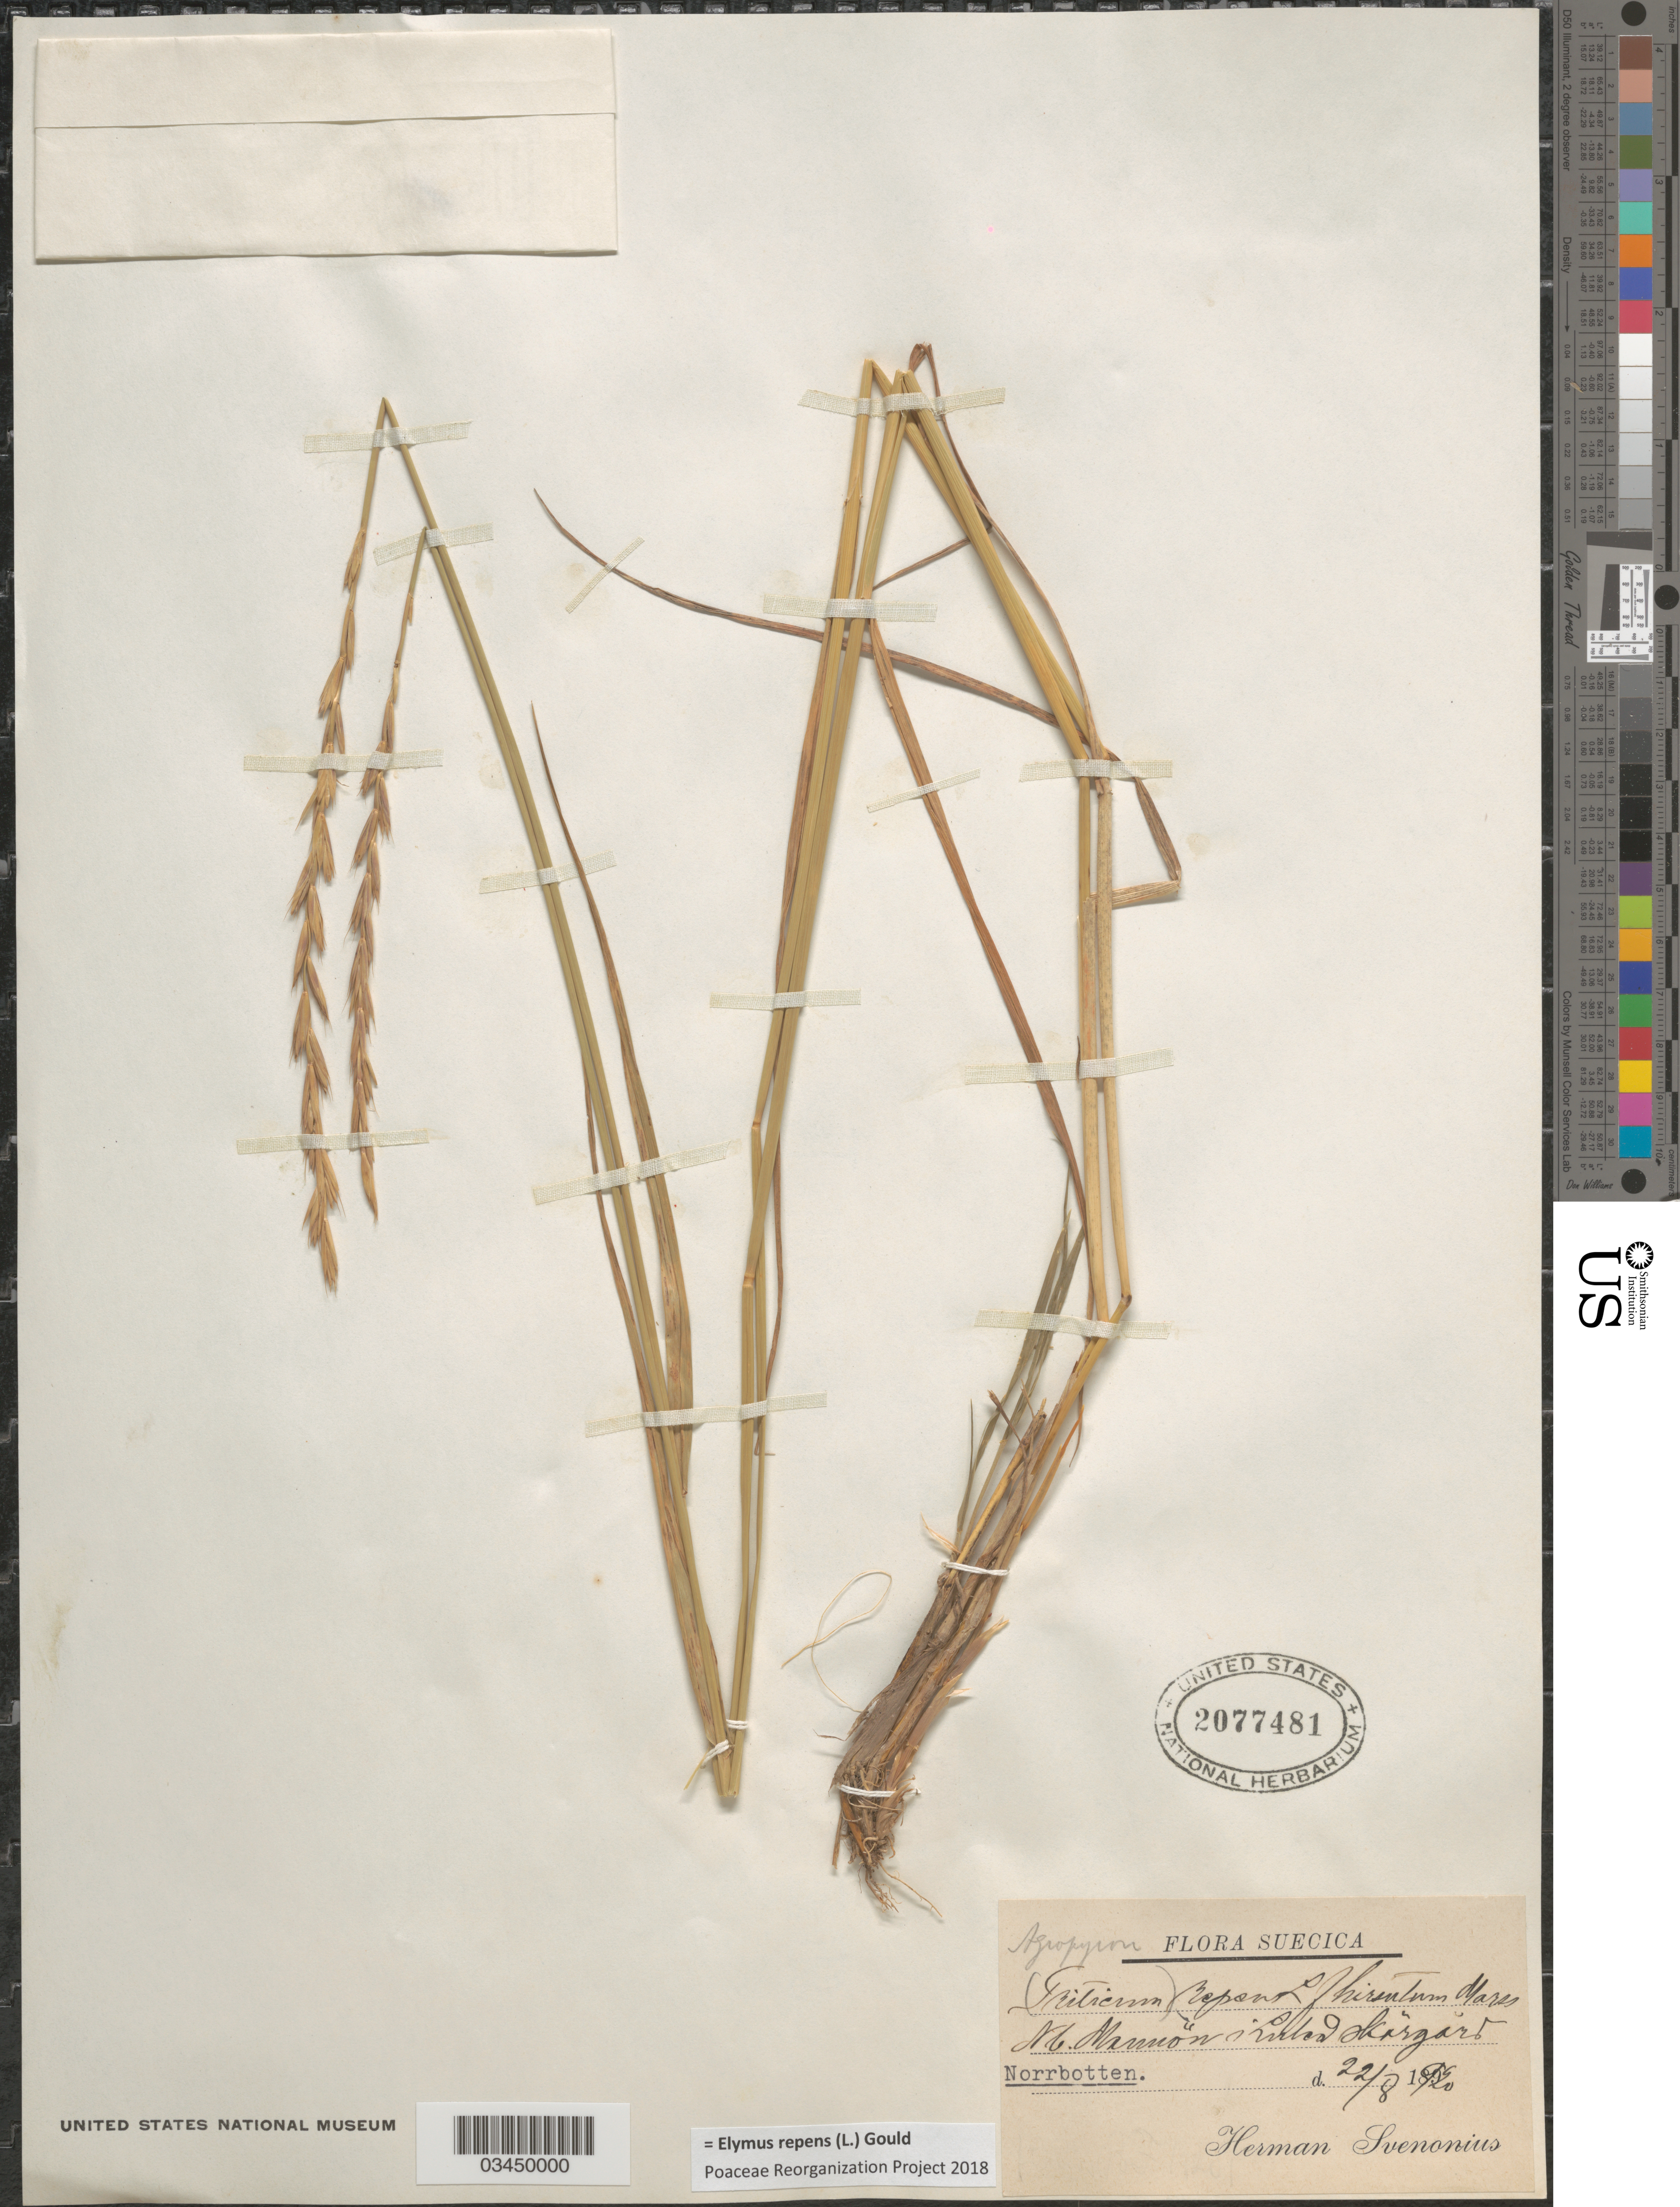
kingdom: Plantae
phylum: Tracheophyta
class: Liliopsida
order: Poales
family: Poaceae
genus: Elymus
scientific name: Elymus repens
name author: (L.) Gould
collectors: H. Svenonius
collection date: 1920-08-22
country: Sweden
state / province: Norrbotten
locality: Suecica. Nb. Mannön i Luleå skärgärd. Norrbotten.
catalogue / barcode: US 2077481